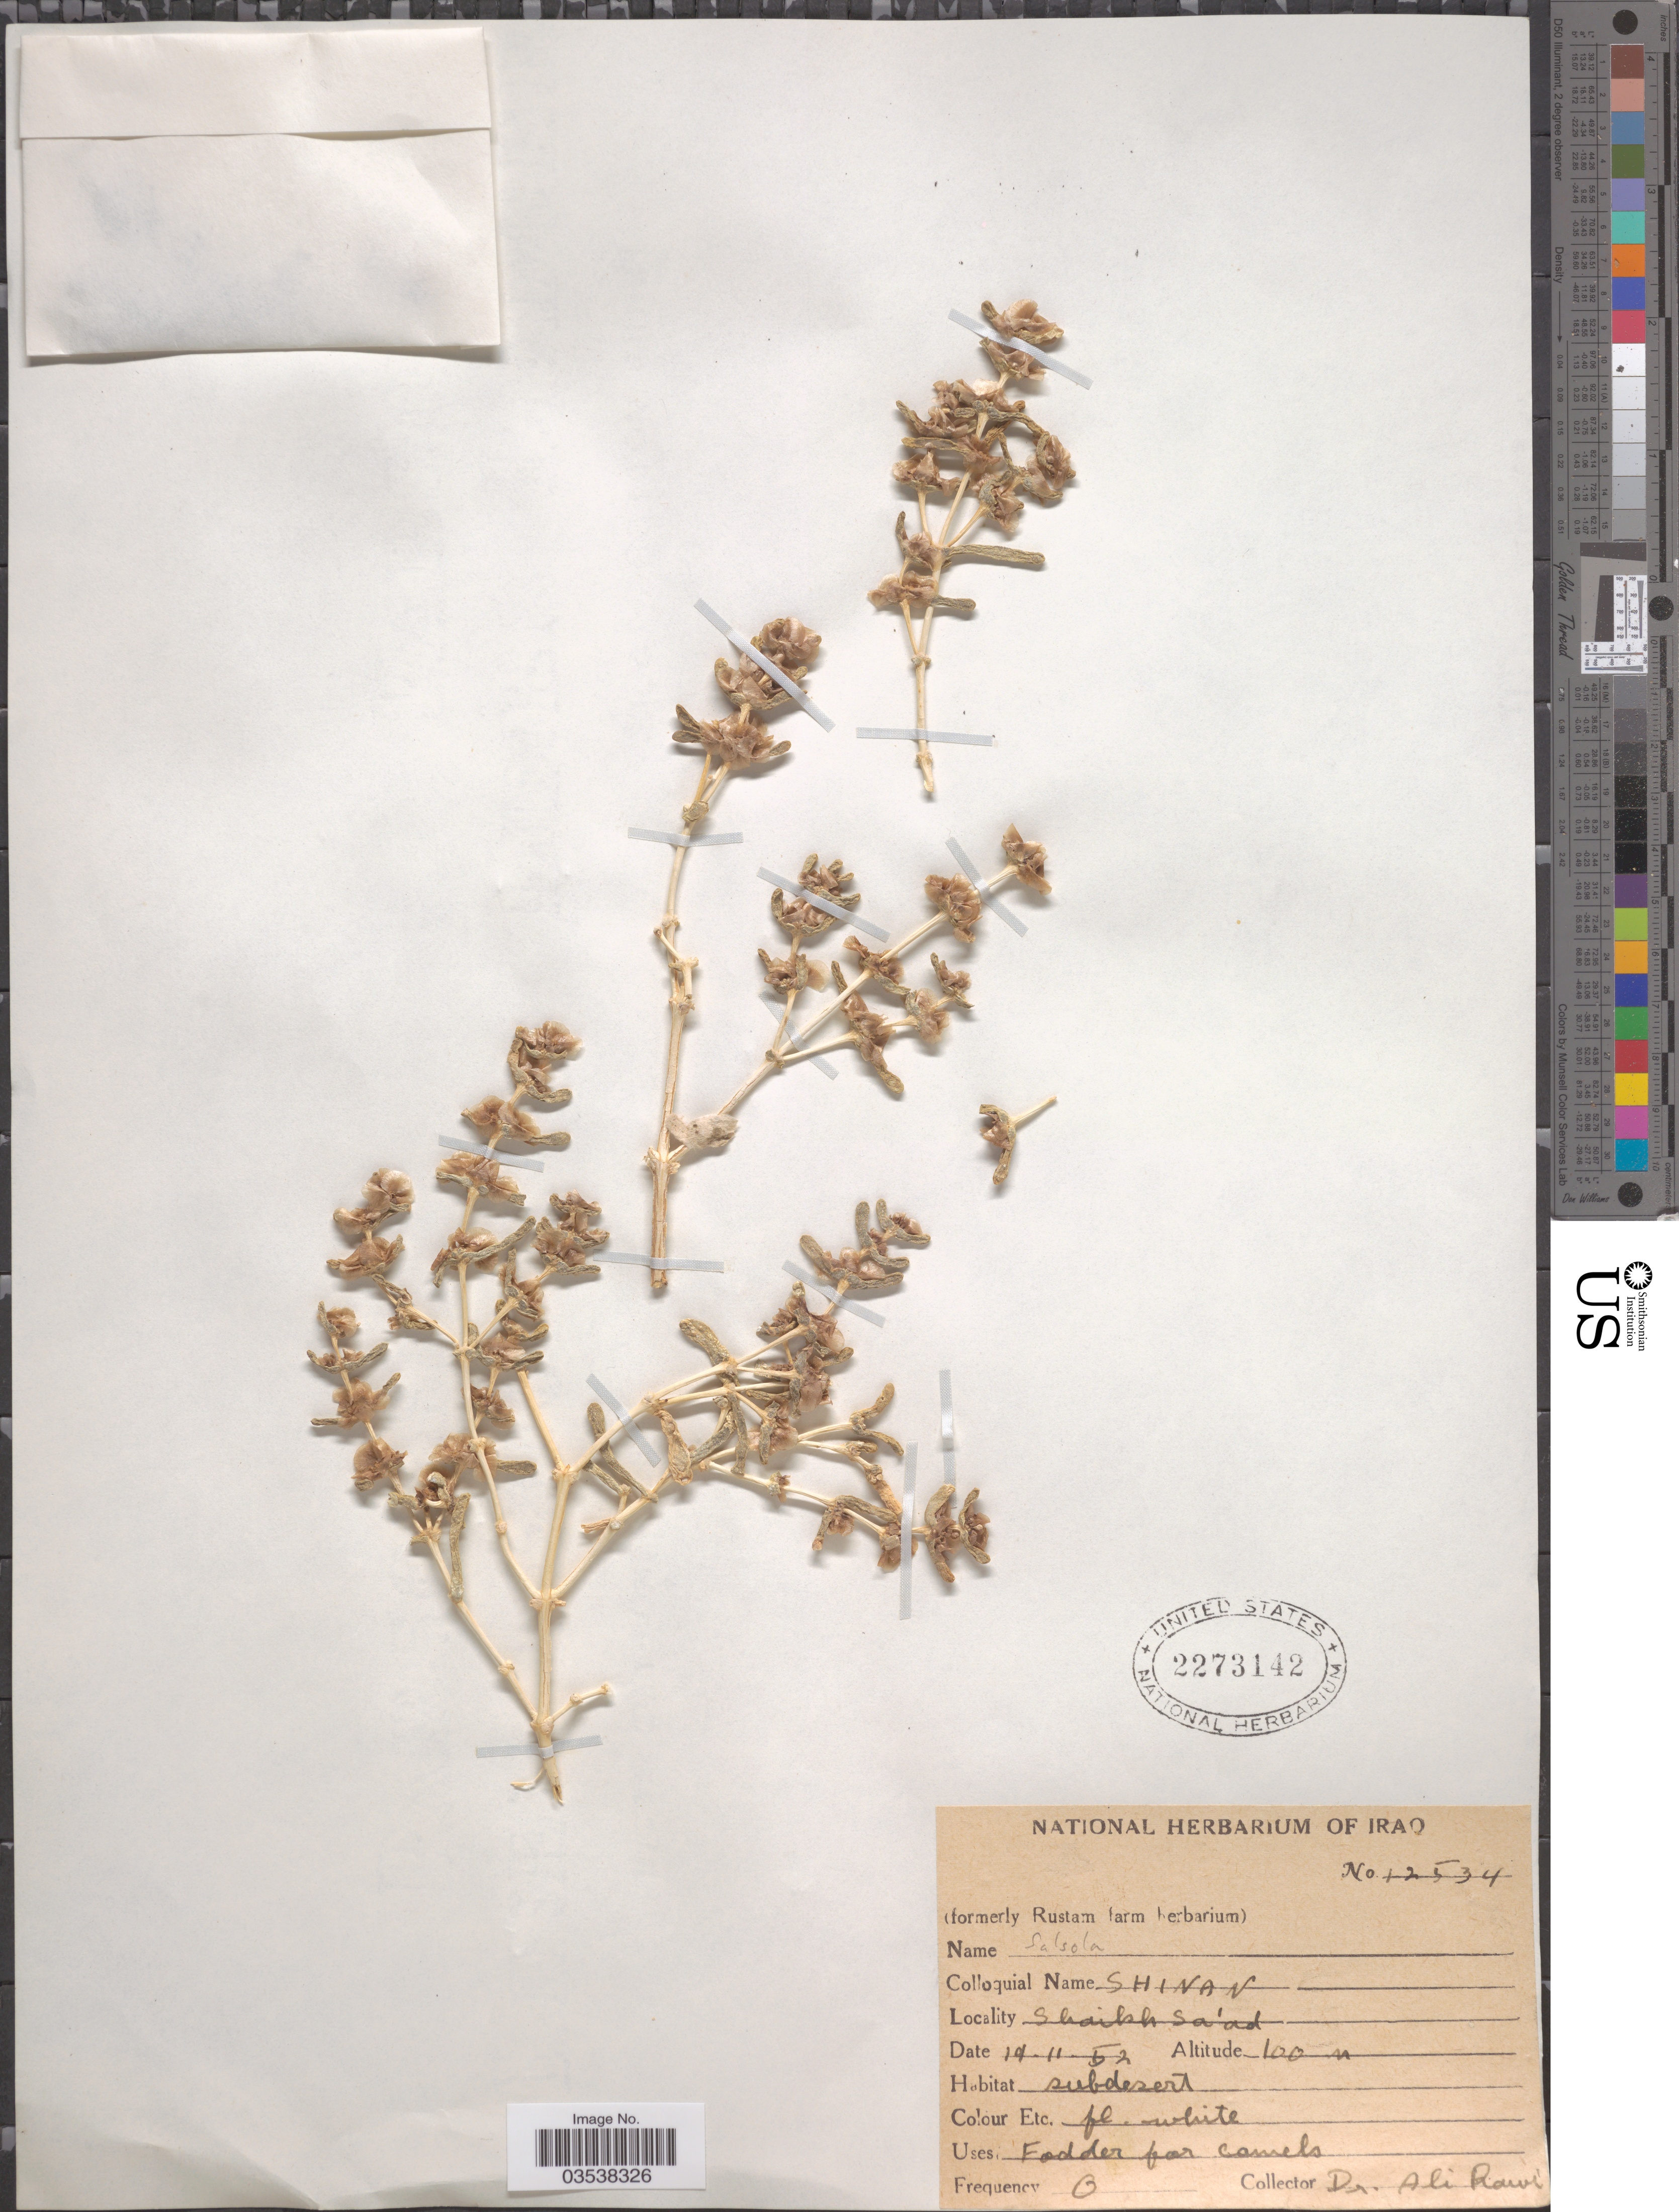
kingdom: Plantae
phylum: Tracheophyta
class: Magnoliopsida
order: Caryophyllales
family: Amaranthaceae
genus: Salsola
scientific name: Salsola sp.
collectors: A. Rawi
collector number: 12534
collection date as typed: Transcribed d/m/y: 19/11/52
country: Iraq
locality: Shaikh [interpreted] Sa'ad.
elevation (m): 100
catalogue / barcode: US 2273142